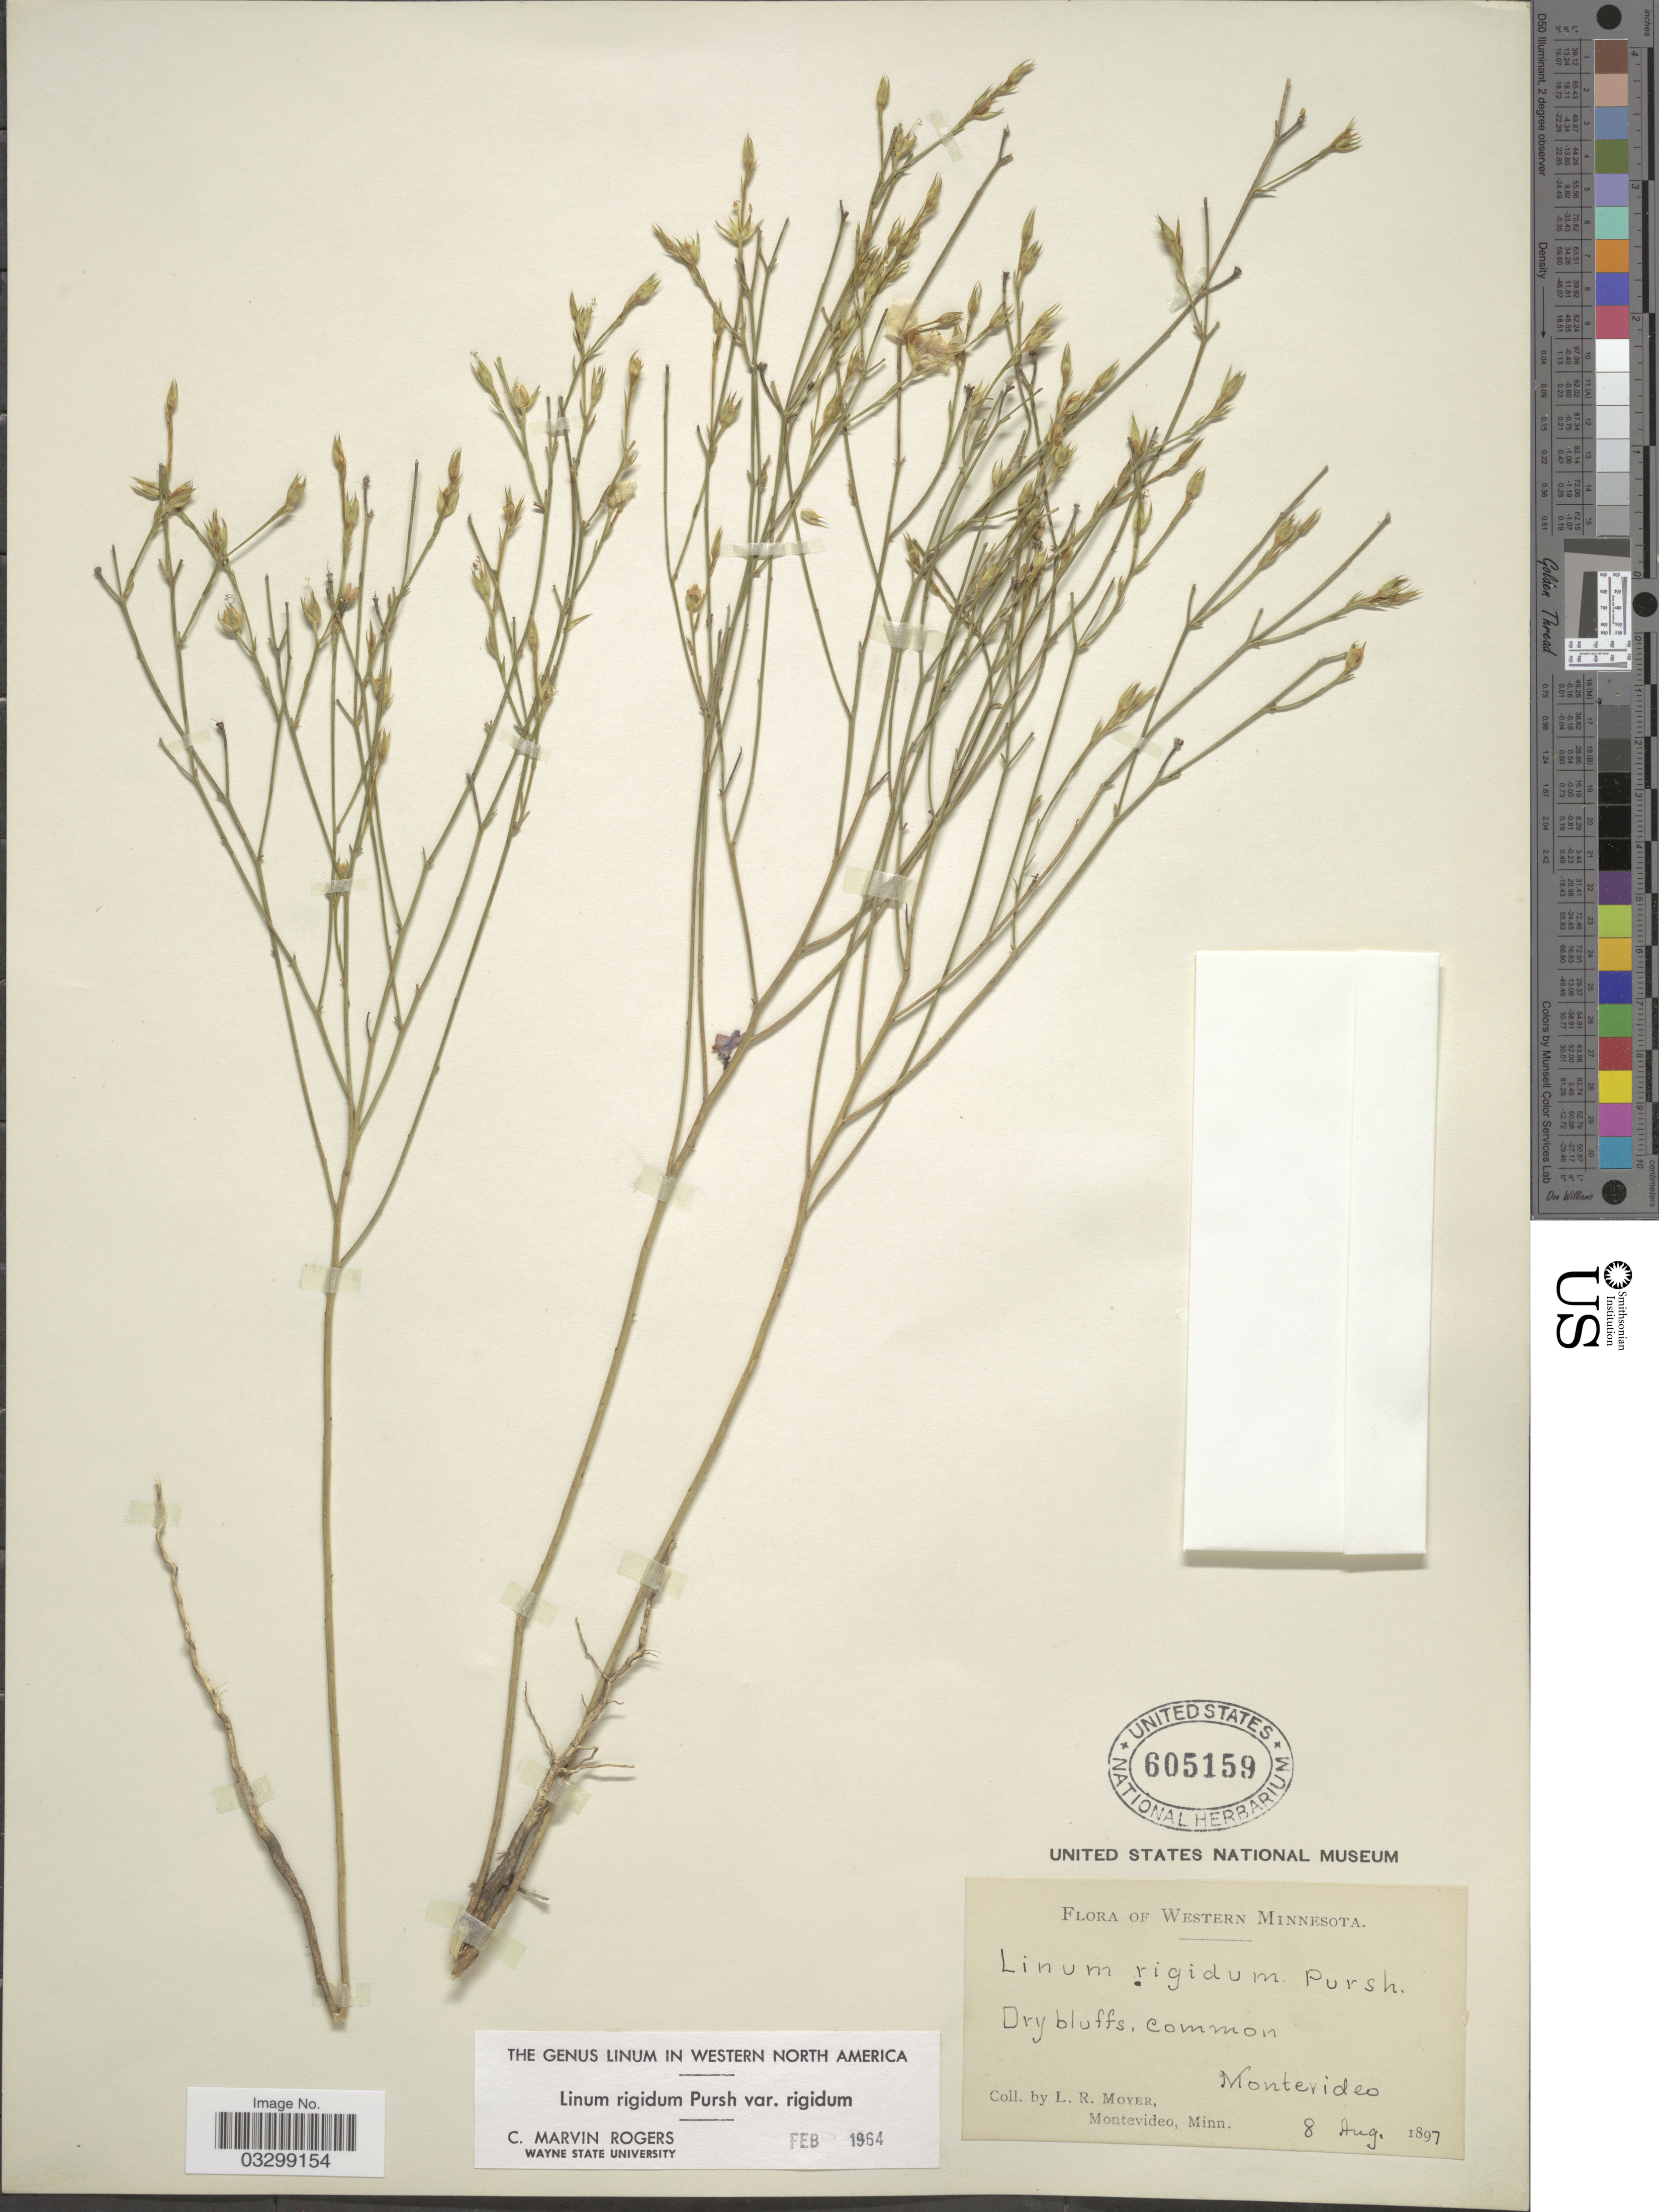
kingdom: Plantae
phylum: Tracheophyta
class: Magnoliopsida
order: Malpighiales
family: Linaceae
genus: Linum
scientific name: Linum rigidum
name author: Pursh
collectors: L. Moyer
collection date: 1897-08-08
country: United States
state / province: Minnesota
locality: Western Minnesota. Montevideo.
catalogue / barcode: US 605159